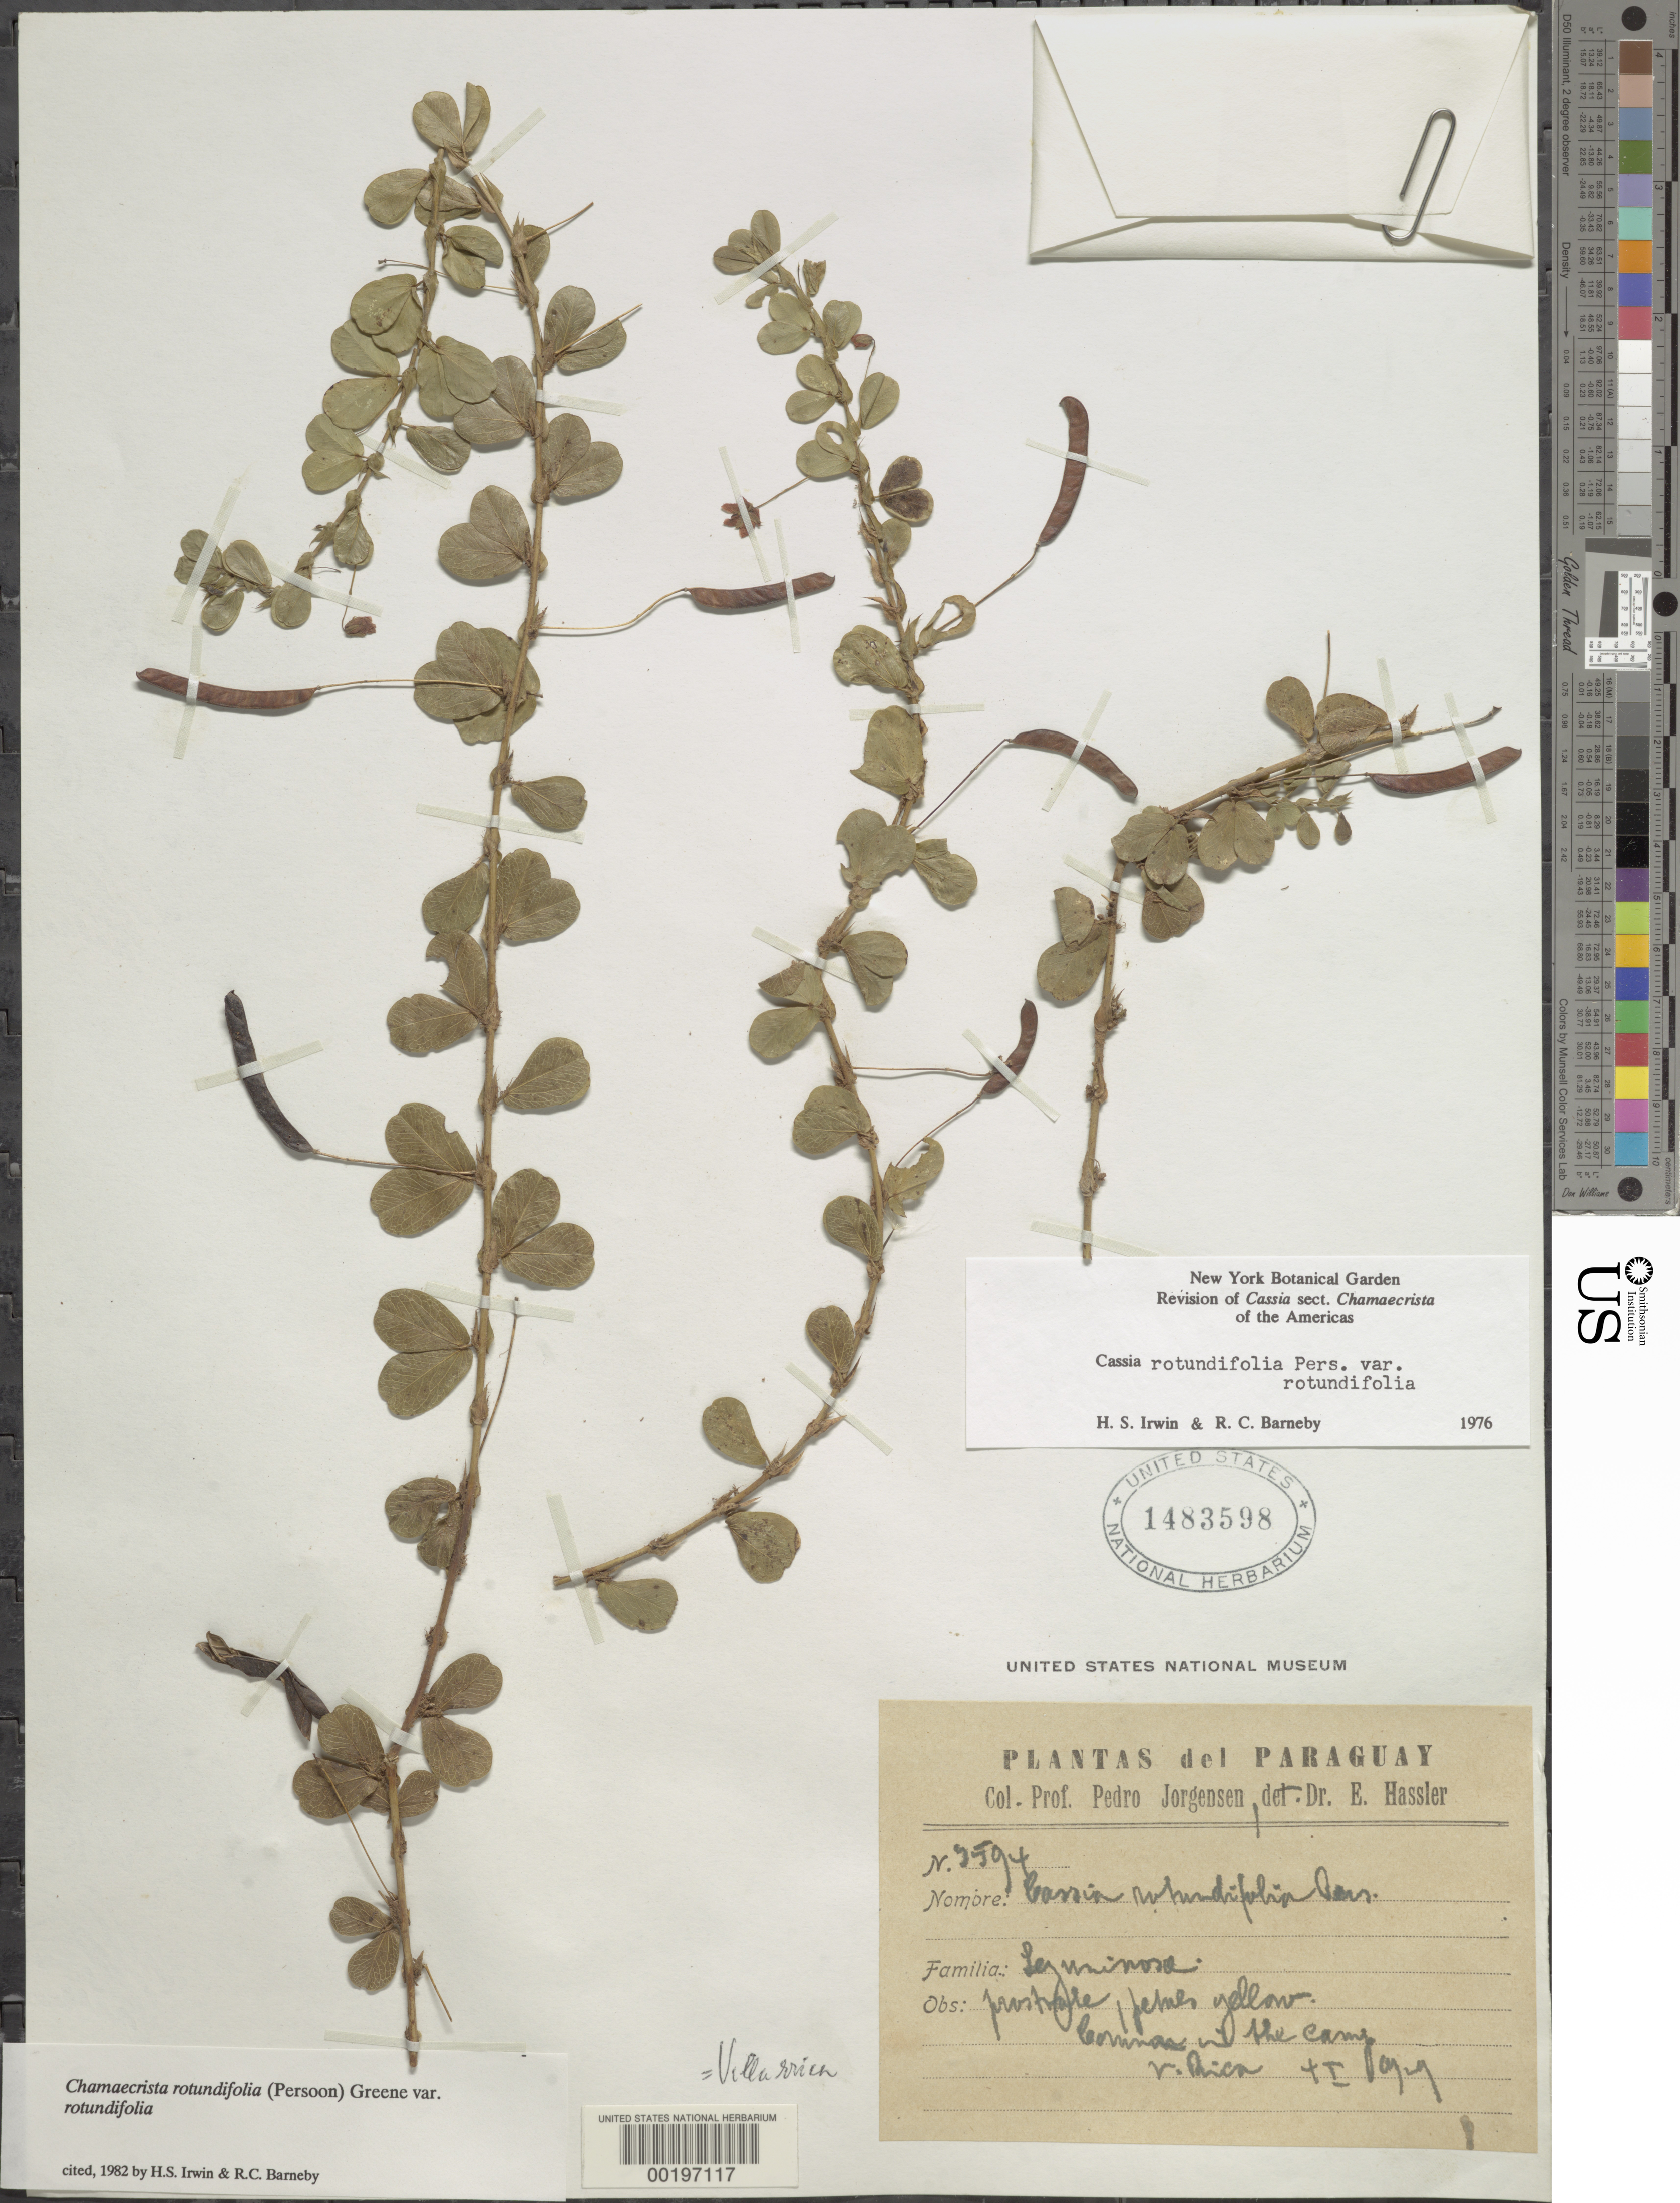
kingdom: Plantae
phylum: Tracheophyta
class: Magnoliopsida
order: Fabales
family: Fabaceae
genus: Chamaecrista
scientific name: Chamaecrista rotundifolia var. rotundifolia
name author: (Pers.) Greene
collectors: P. Jorgensen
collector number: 3594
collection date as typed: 04 Jan 1929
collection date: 1929-01-04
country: Paraguay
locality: Villa rica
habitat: In the camp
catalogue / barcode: US 1483598